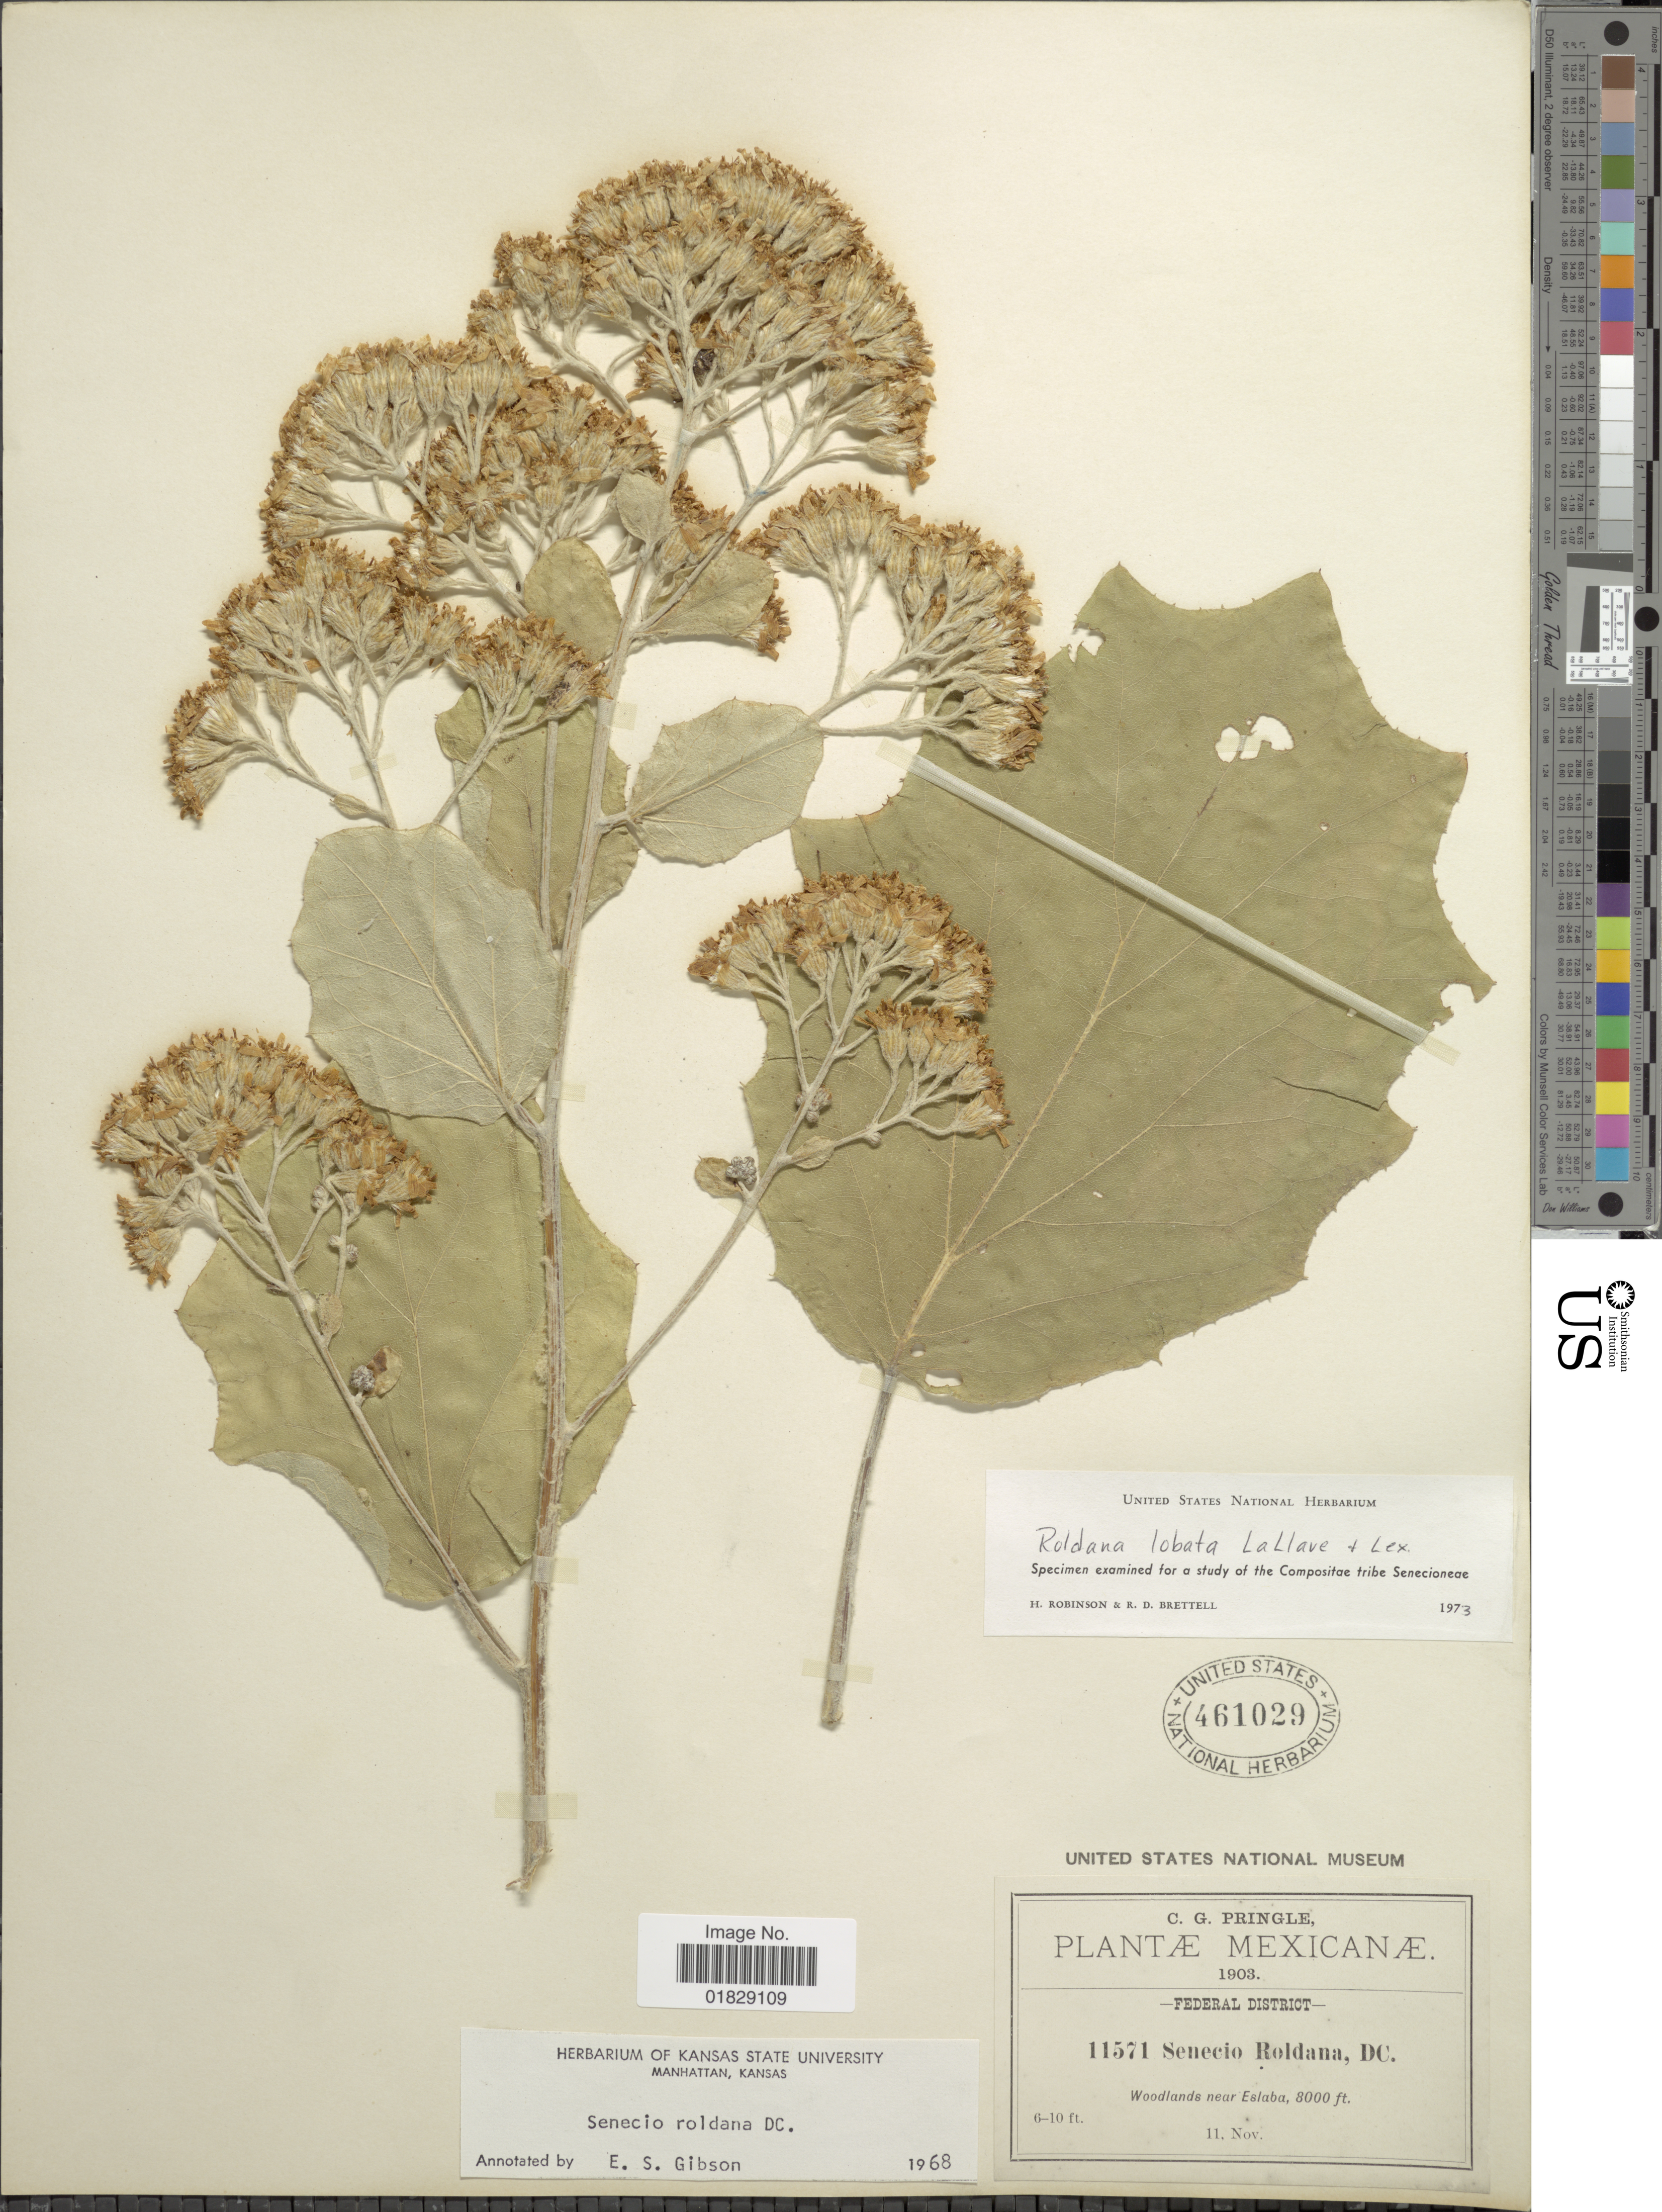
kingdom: Plantae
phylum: Tracheophyta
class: Magnoliopsida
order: Asterales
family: Asteraceae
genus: Roldana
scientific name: Roldana lobata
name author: La Llave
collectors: C. G. Pringle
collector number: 11571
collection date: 1903-11-11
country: Mexico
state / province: Distrito Federal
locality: Federal District. Woodlands near Eslaba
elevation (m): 2438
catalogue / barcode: US 461029